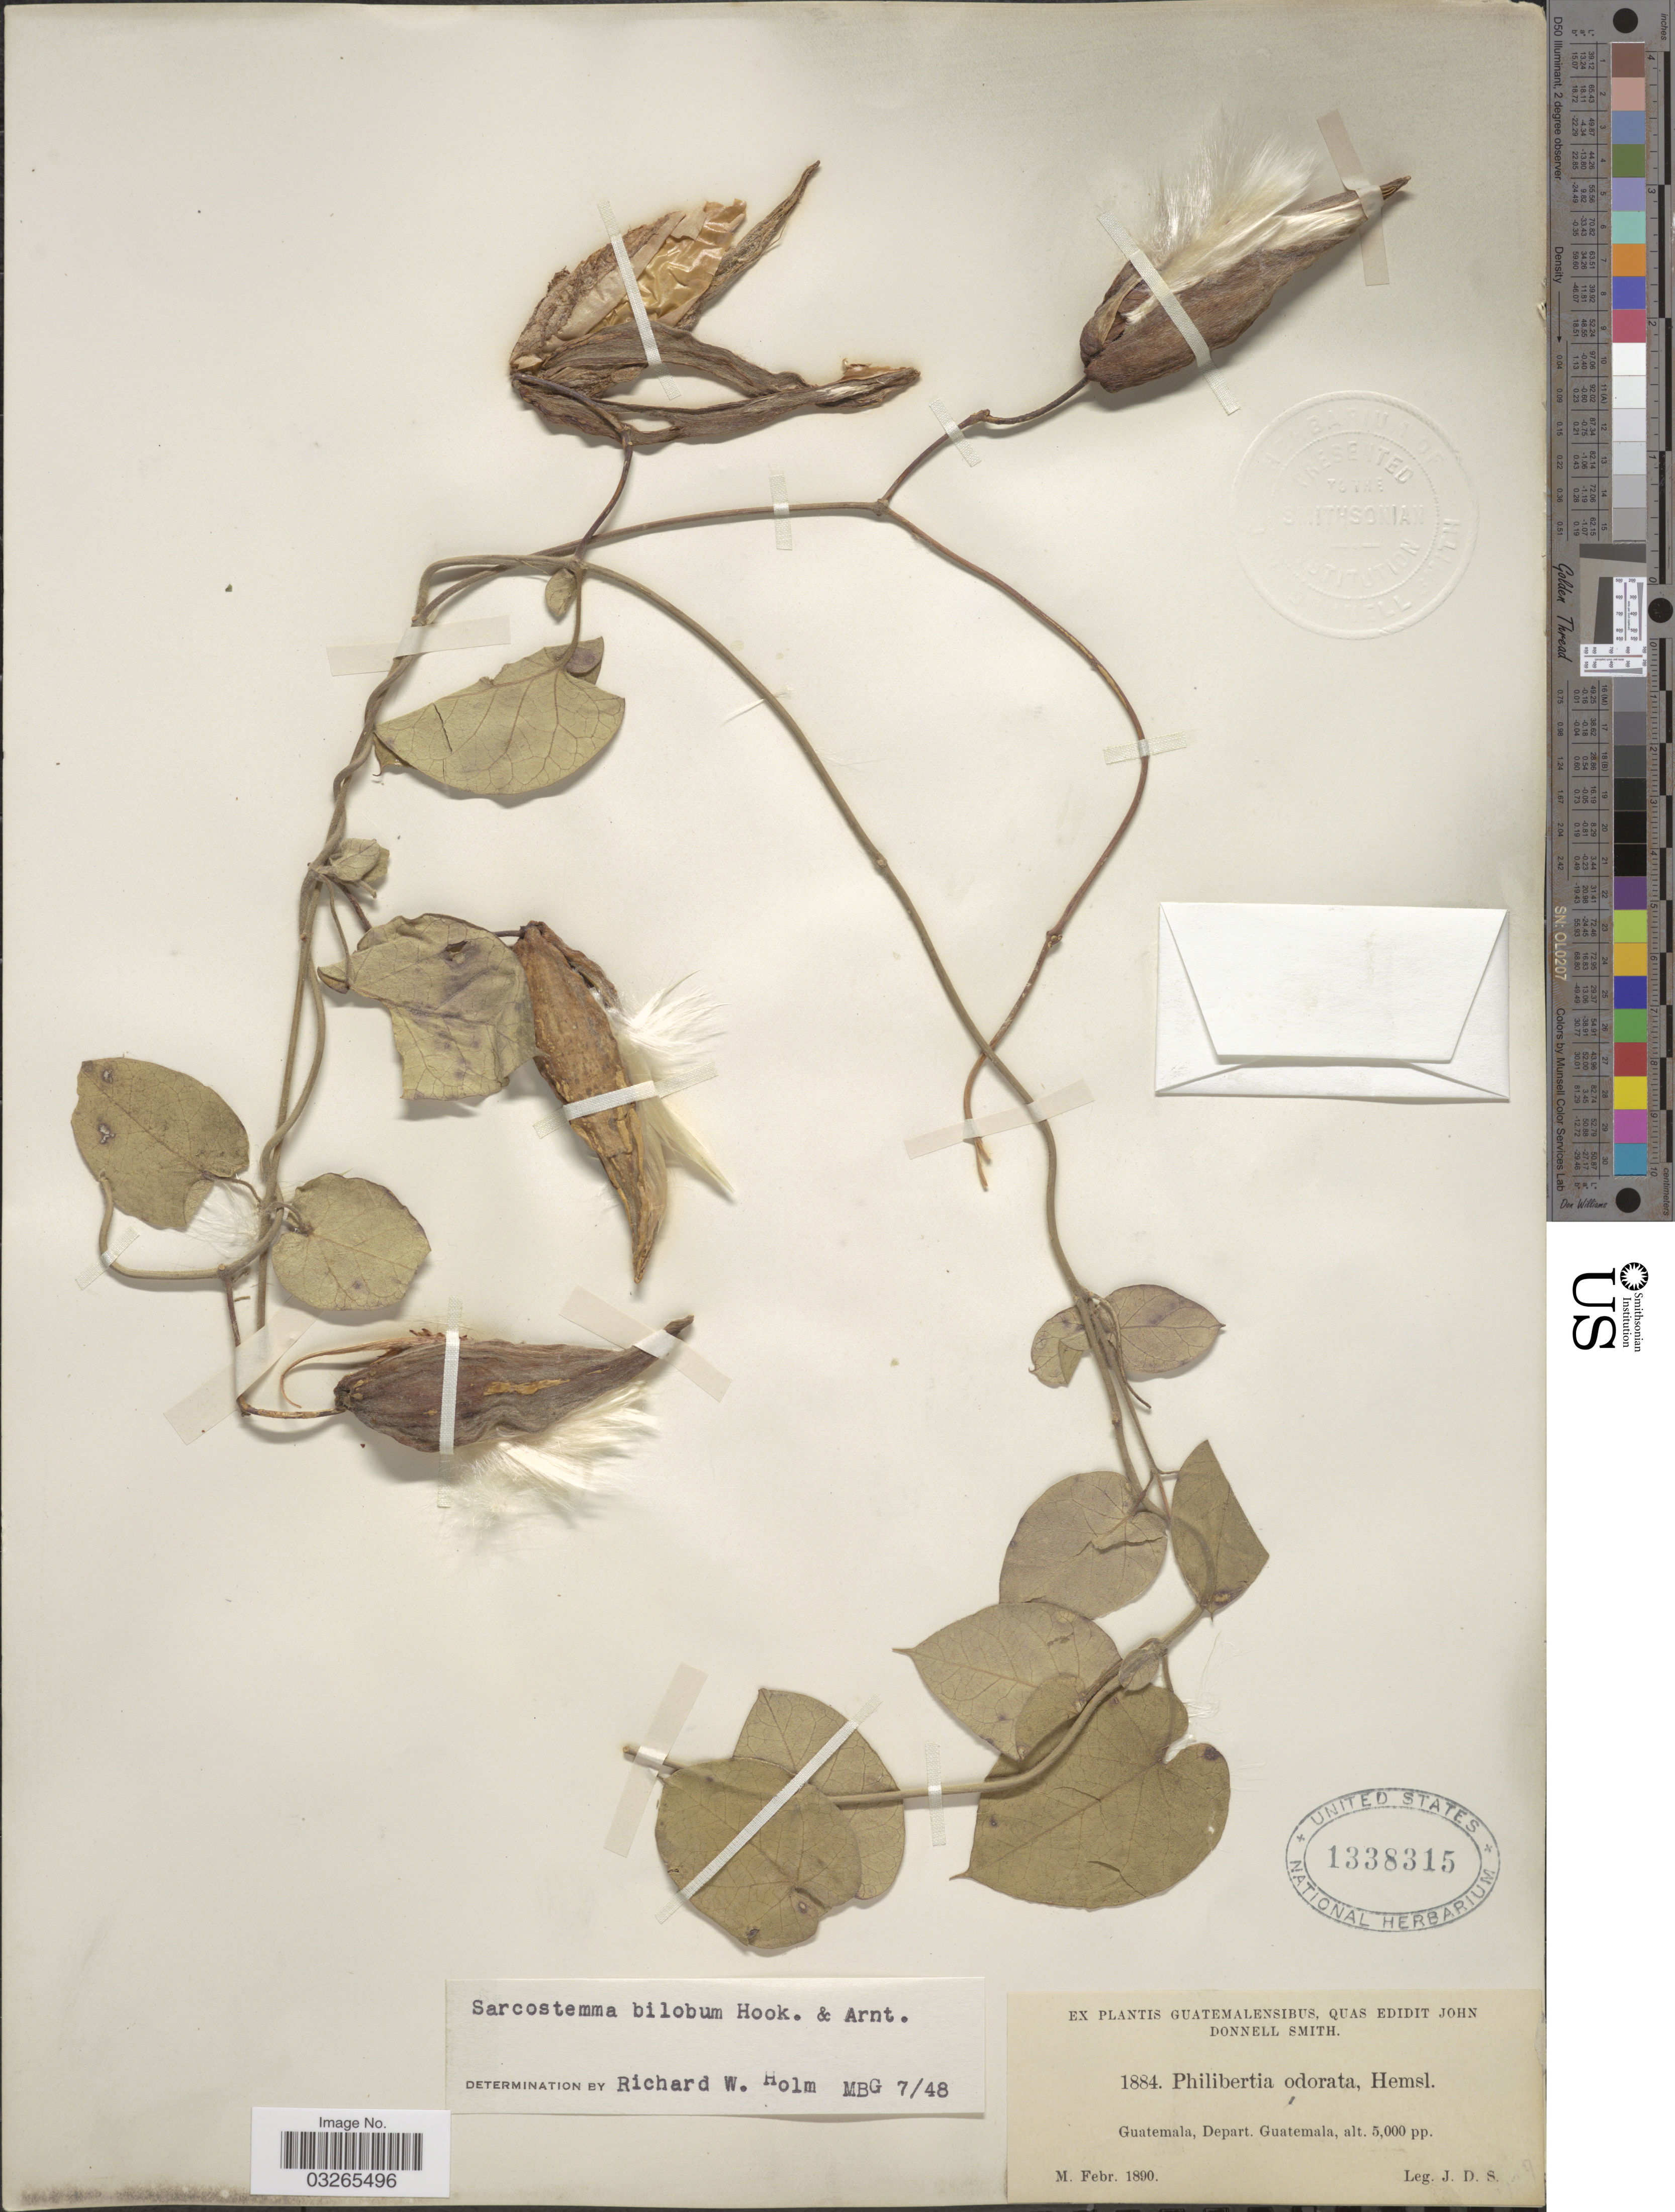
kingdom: Plantae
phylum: Tracheophyta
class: Magnoliopsida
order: Gentianales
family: Apocynaceae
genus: Sarcostemma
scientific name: Sarcostemma bilobum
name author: Hook. & Arn.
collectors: J. Donnell Smith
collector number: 1884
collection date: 1890-02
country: Guatemala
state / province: Guatemala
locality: Guatemala, Depart. Guatemala.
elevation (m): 1524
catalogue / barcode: US 1338315